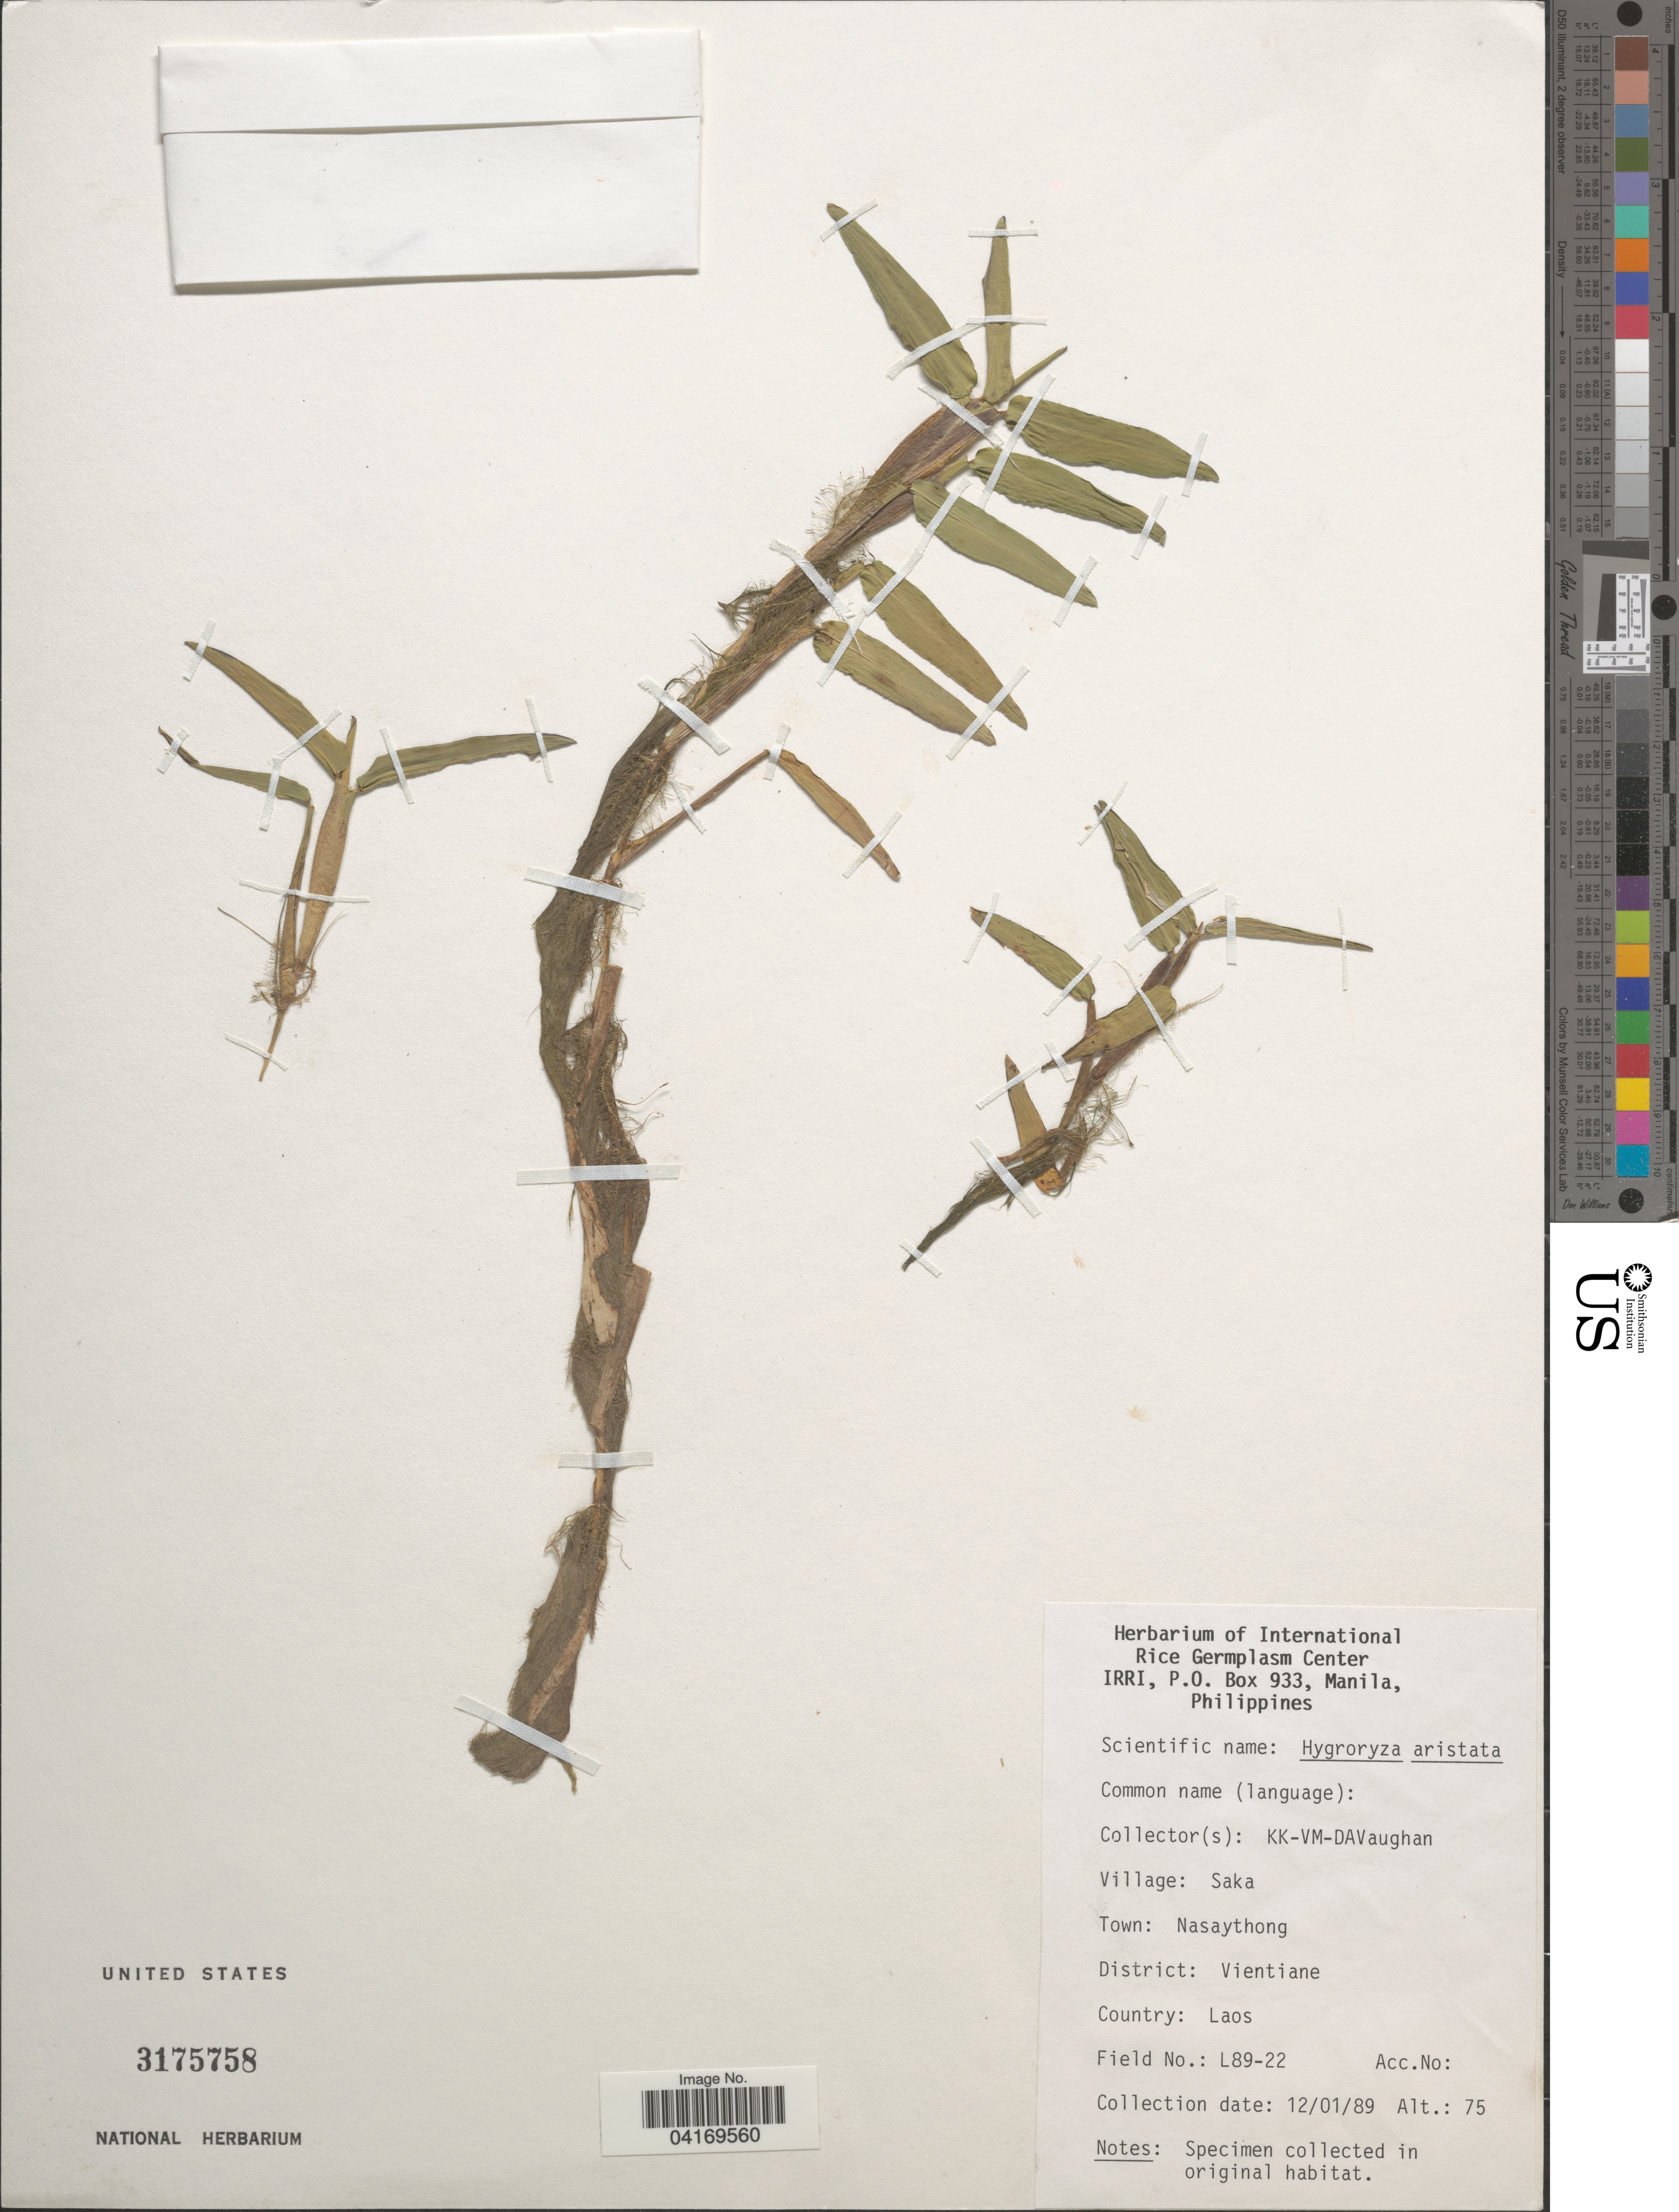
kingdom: Plantae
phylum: Tracheophyta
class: Liliopsida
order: Poales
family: Poaceae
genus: Hygroryza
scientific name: Hygroryza aristata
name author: (Retz.) Nees ex Wright & Arn.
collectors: K. Vaughan, V. Vaughan & D. Vaughan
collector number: L89-22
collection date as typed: Transcribed d/m/y: 12/1/89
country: Philippines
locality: Village: Saka. Town: Nasaythong. District: Vientiane. Country: Laos.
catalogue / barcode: US 3175758